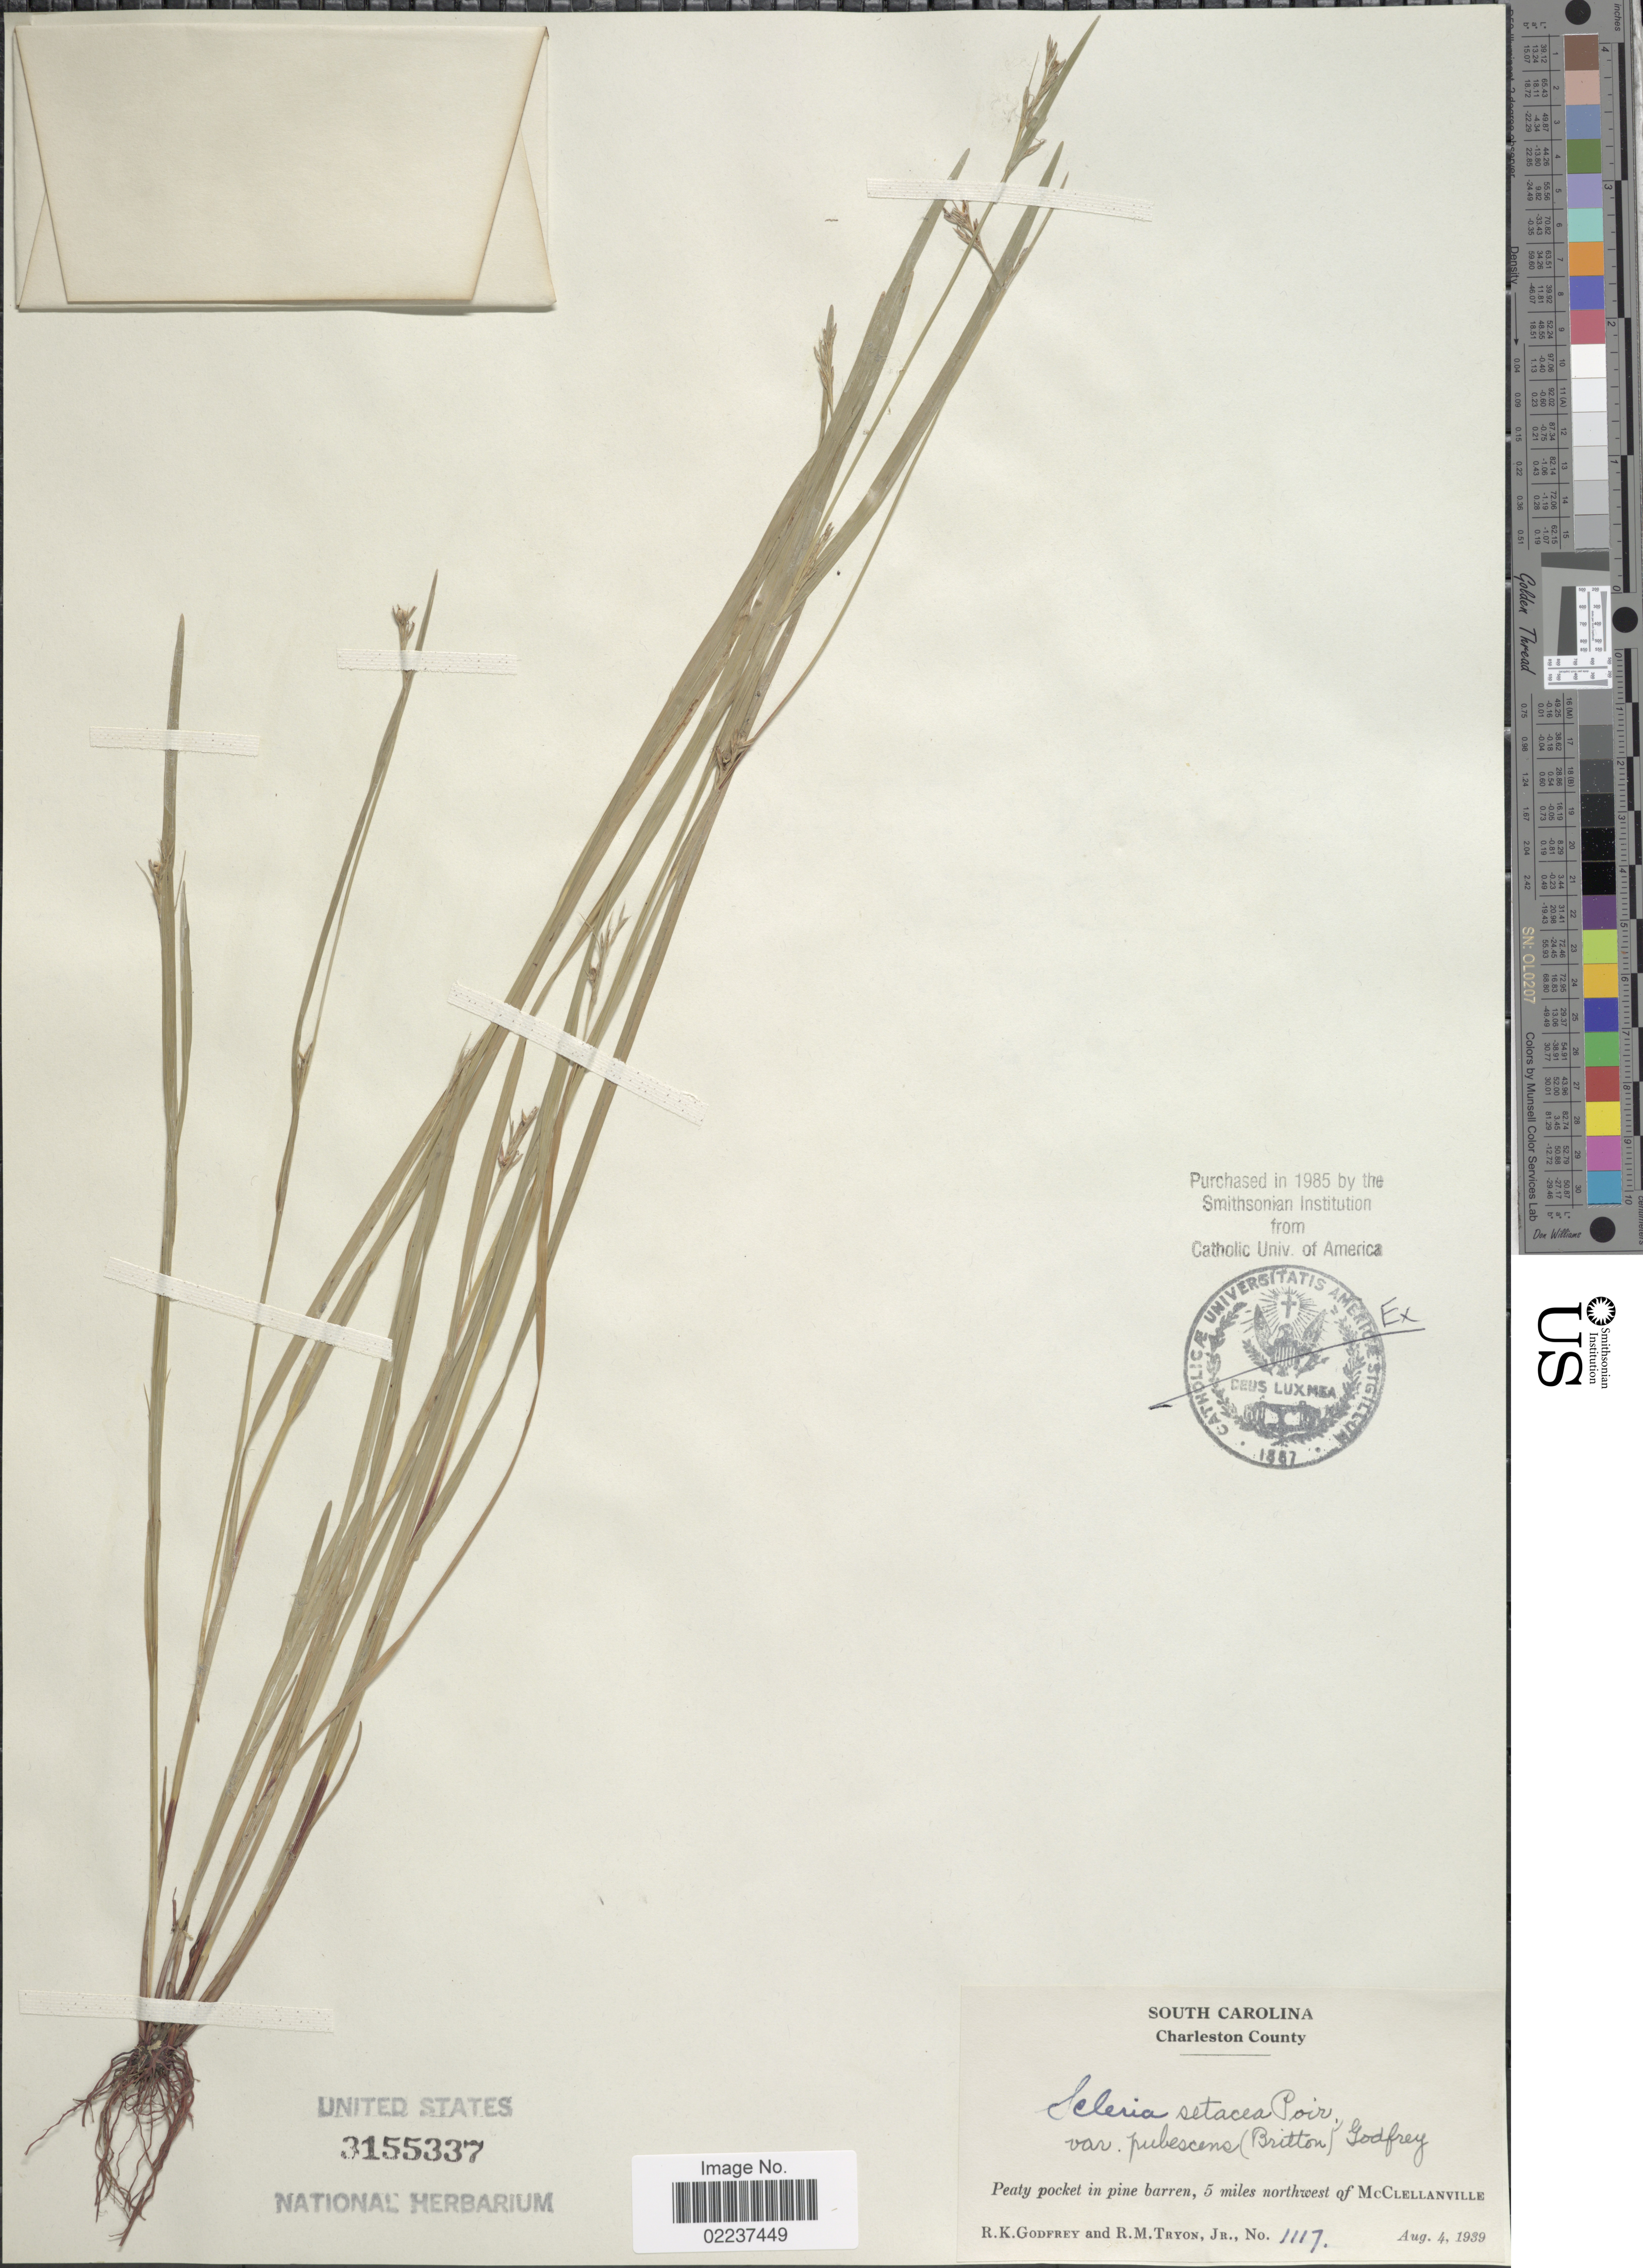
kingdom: Plantae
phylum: Tracheophyta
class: Liliopsida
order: Poales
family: Cyperaceae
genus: Scleria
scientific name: Scleria muehlenbergii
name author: Steud.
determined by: Strong, Mark T., (BOT), Smithsonian Institution - National Museum of Natural History (UNITED STATES)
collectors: R. K. Godfrey & R. M. Tryon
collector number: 1117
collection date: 1939-08-04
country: United States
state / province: South Carolina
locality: Charleston County, 5 miles northwest of McClellanville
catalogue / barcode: US 3155337